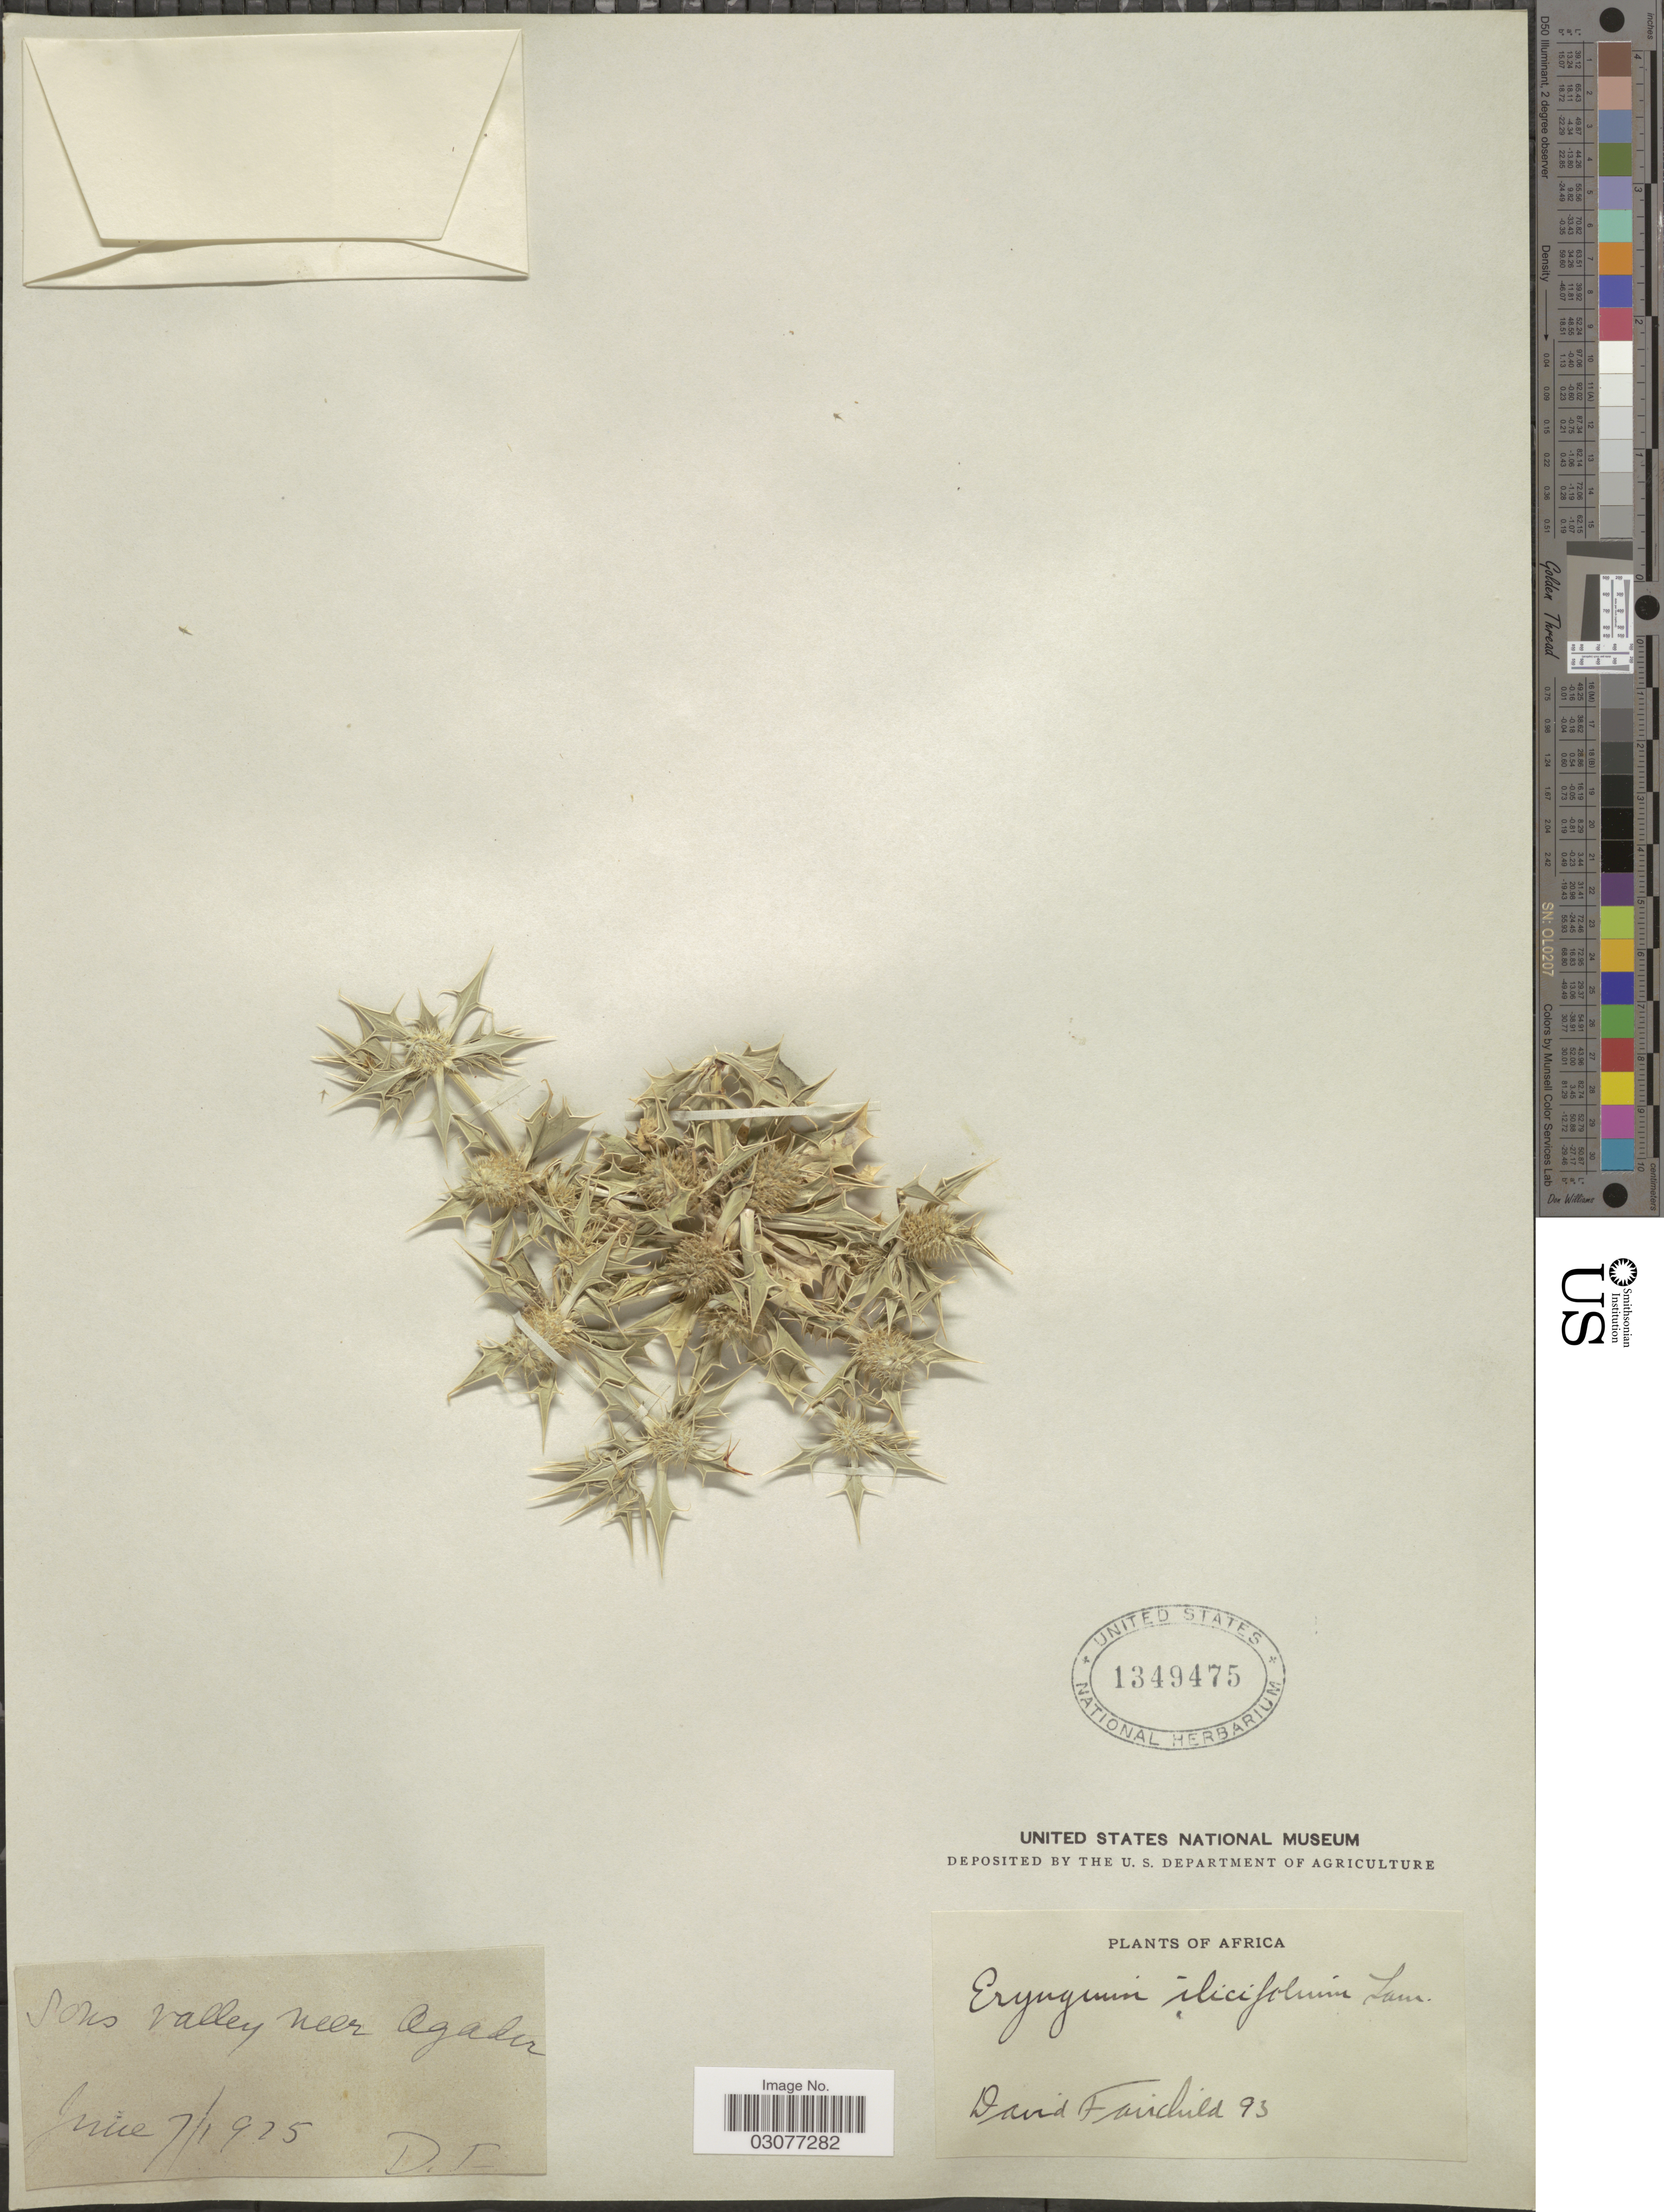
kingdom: Plantae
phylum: Tracheophyta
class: Magnoliopsida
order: Apiales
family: Apiaceae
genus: Eryngium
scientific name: Eryngium ilicifolium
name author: Lam.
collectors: D. Fairchild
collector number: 93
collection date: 1925-06-07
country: Morocco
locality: Sons valley, near Agader, Africa.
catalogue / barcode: US 1349475